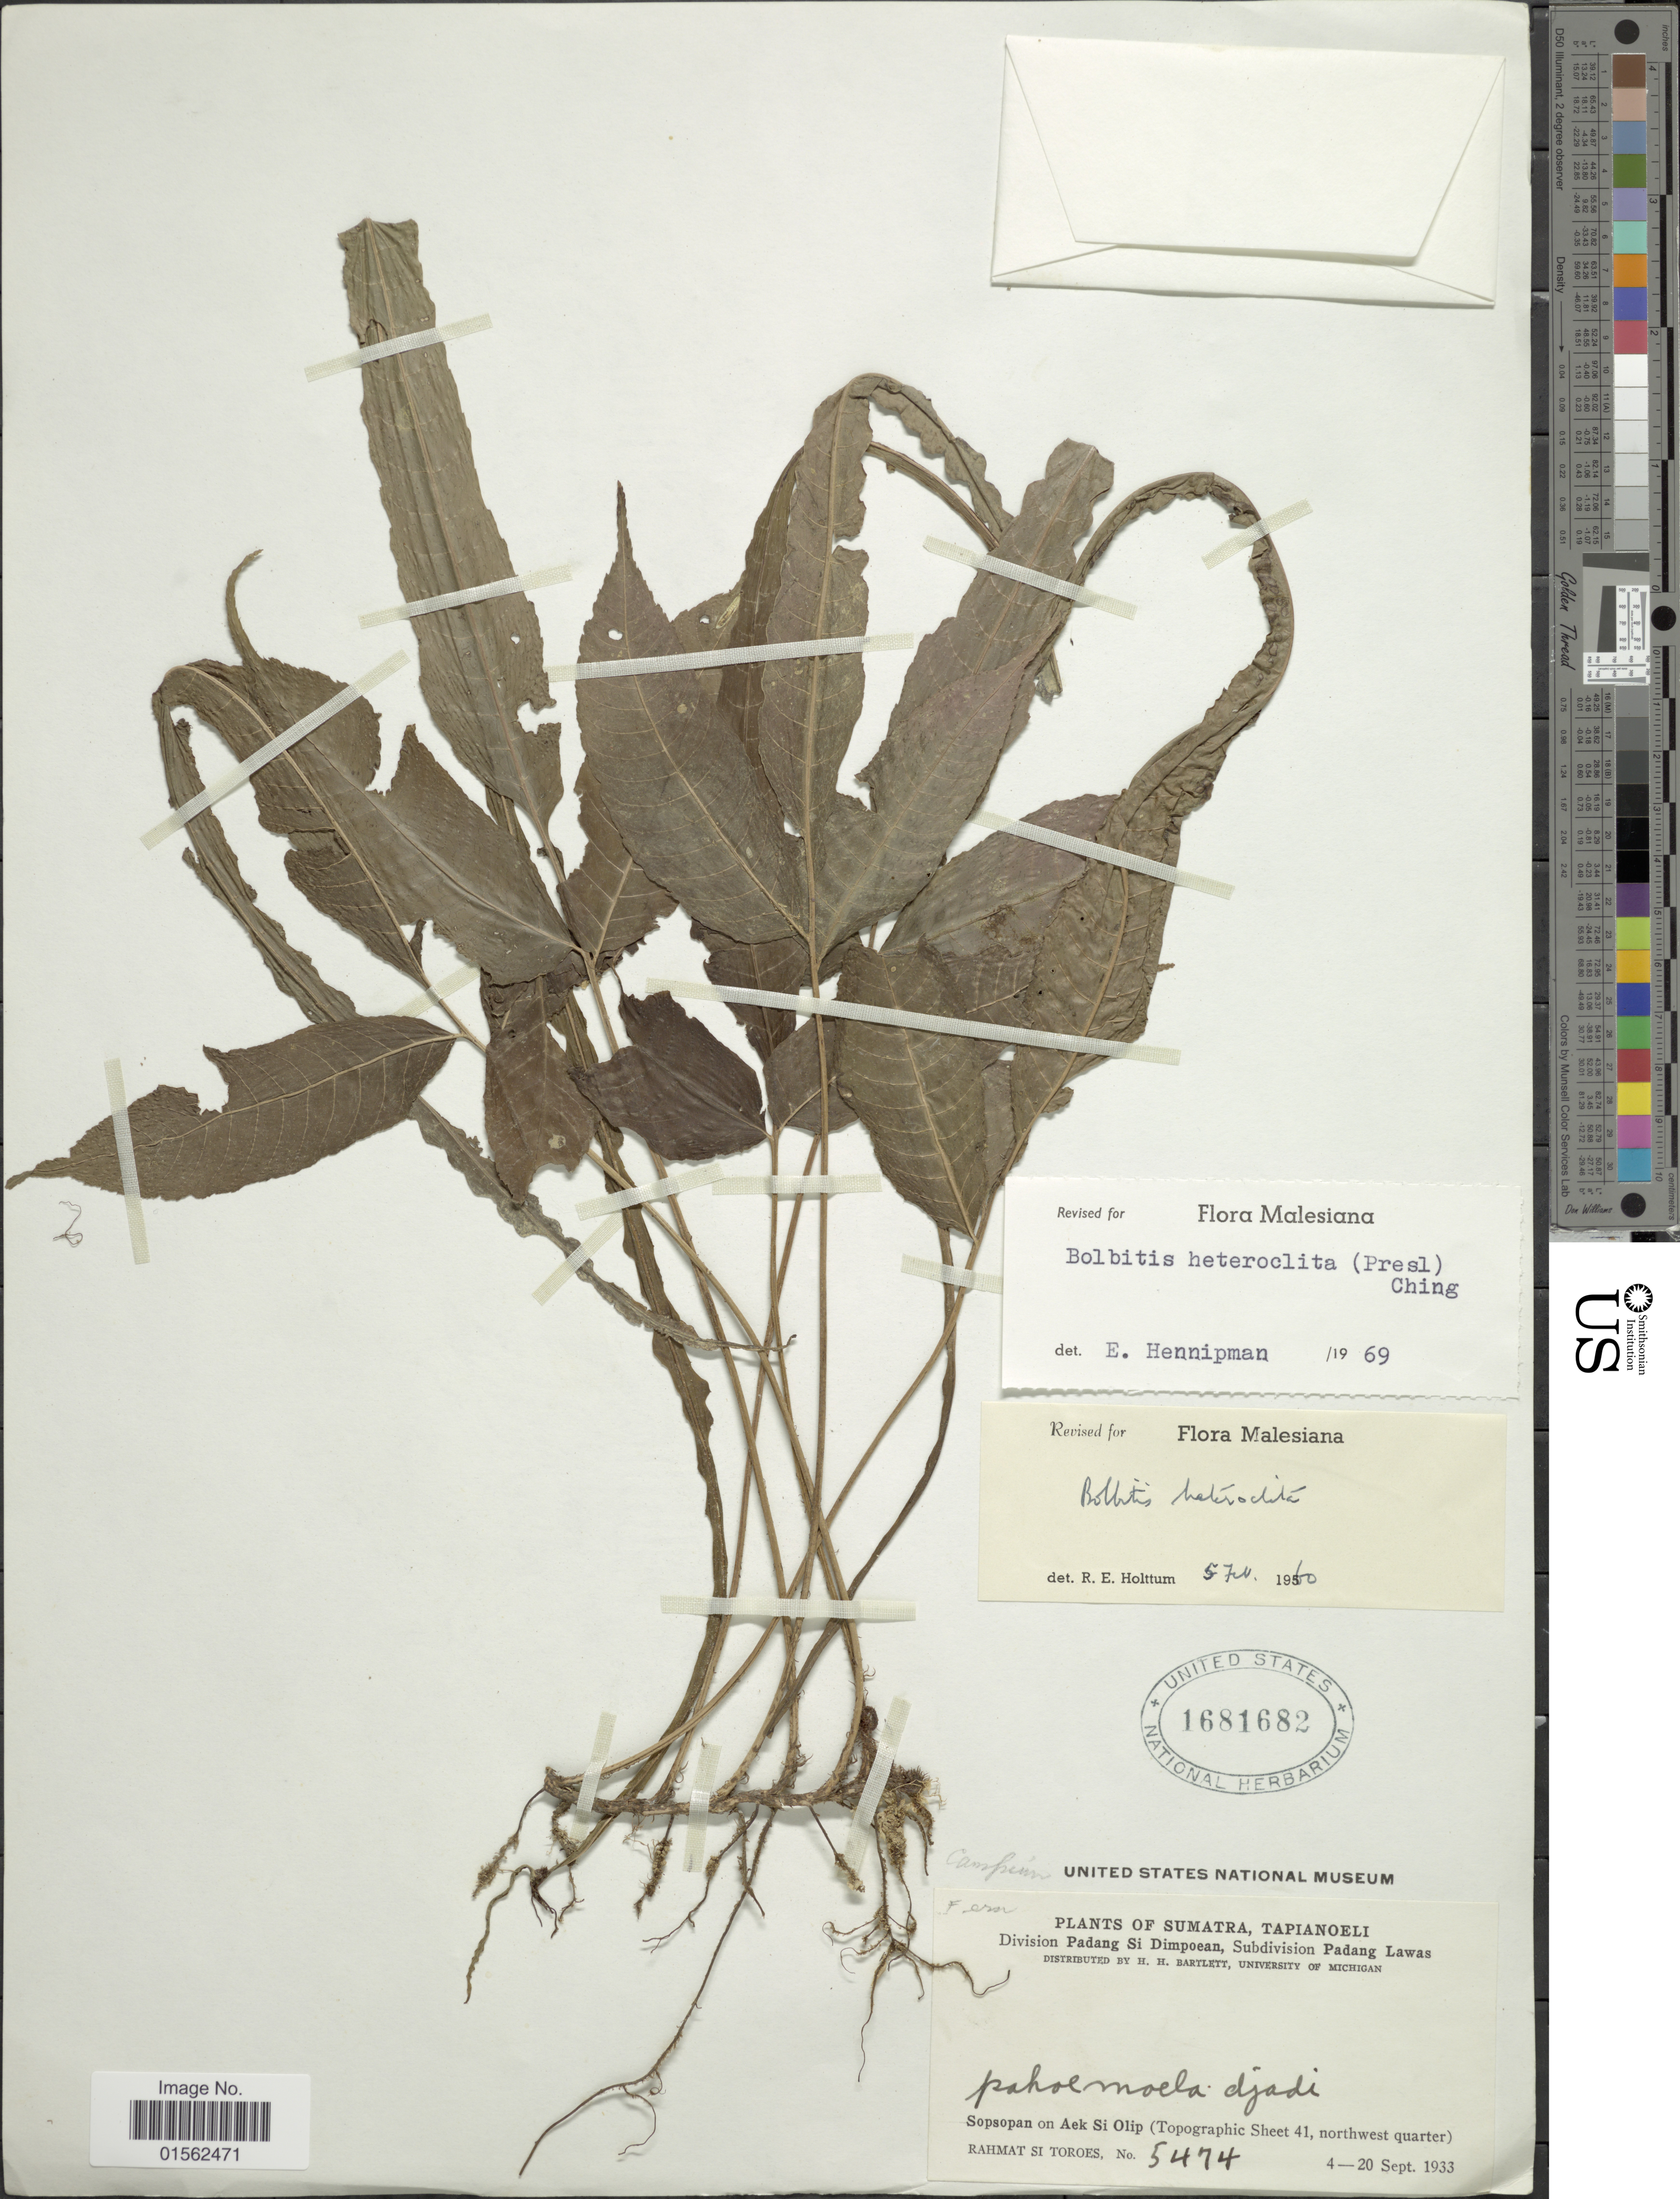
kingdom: Plantae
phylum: Tracheophyta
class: Polypodiopsida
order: Polypodiales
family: Dryopteridaceae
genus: Bolbitis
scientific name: Bolbitis heteroclita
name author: (C. Presl) Ching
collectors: Rahmat Si Boeea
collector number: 5474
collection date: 1933-09-04/1933-09-20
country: Indonesia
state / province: Sumatra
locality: Tapianoeli, Division Padang Si Dimpoean, Subdivision Padang Lawas, Pahoemoela djadi, Sopsopan on Ael Si Olip (Topographic Sheet 41, northwest quarter)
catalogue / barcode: US 1681682